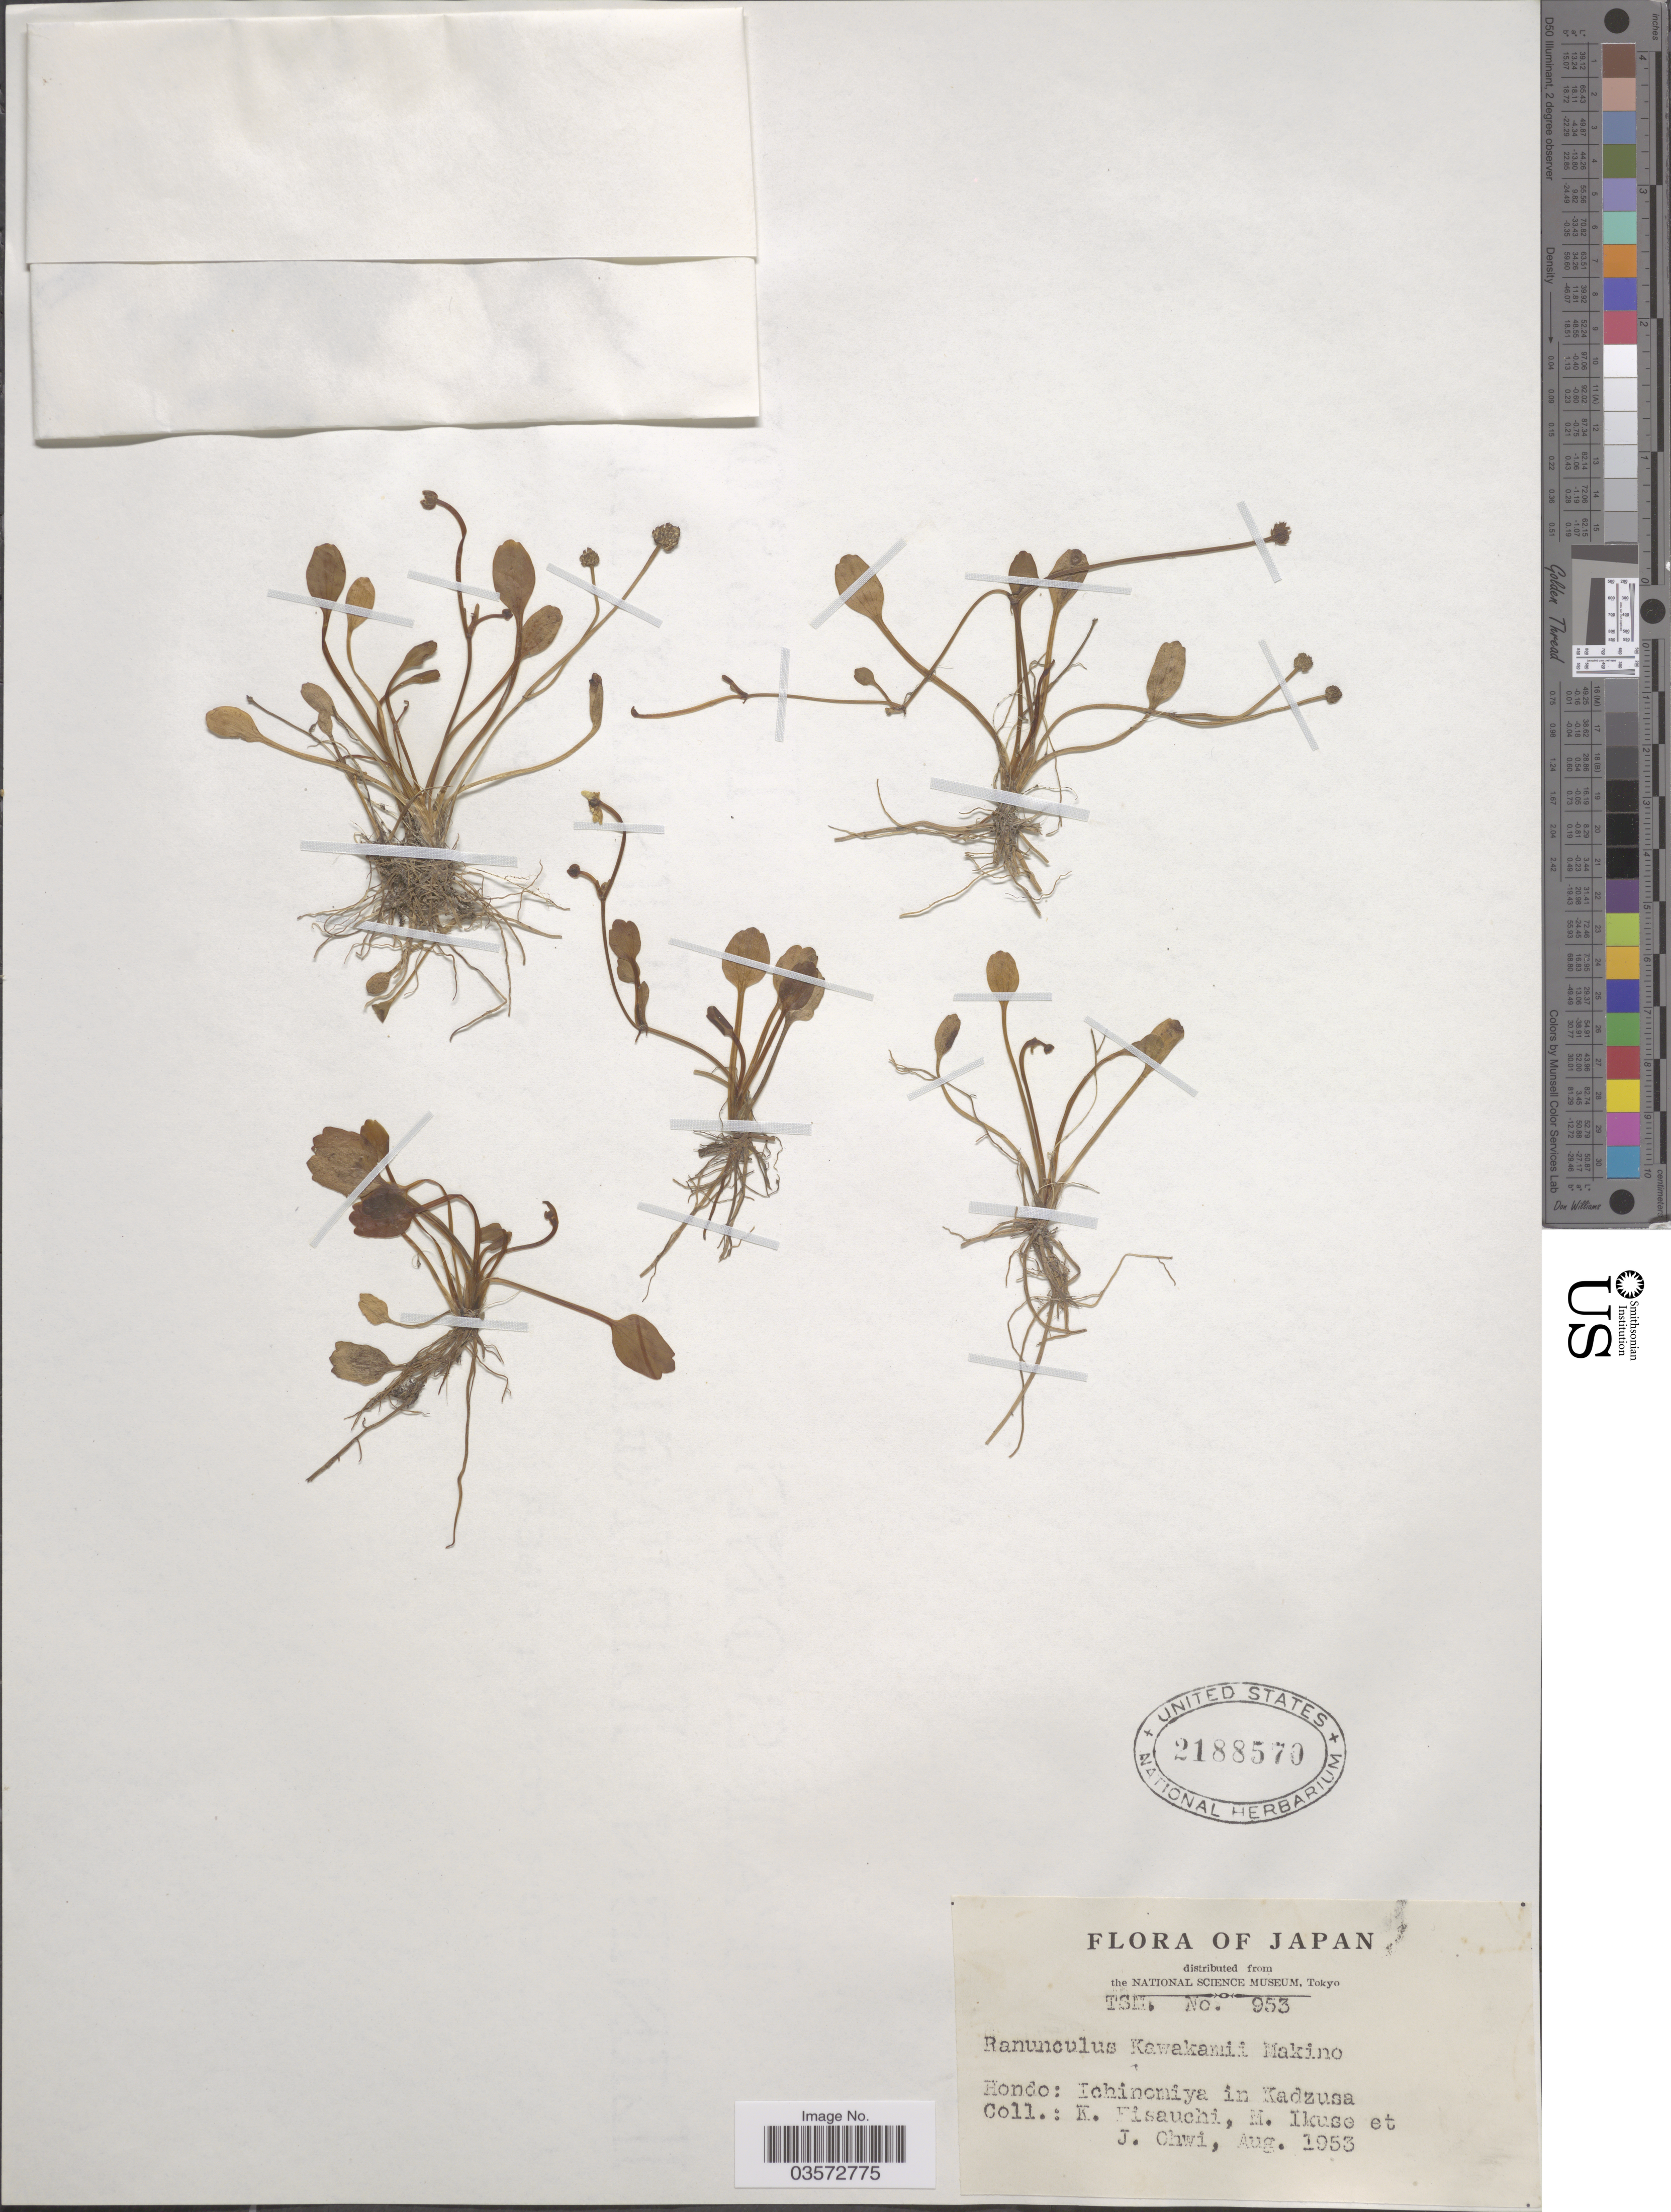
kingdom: Plantae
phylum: Tracheophyta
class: Magnoliopsida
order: Ranunculales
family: Ranunculaceae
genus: Ranunculus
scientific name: Ranunculus kawakamii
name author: Hayata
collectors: K. Hisauchi, M. Ikuse & J. Ohwi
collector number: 953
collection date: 1953-08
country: Japan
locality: Hondo: Ichinomiya in Kadzusa.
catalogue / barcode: US 2188570